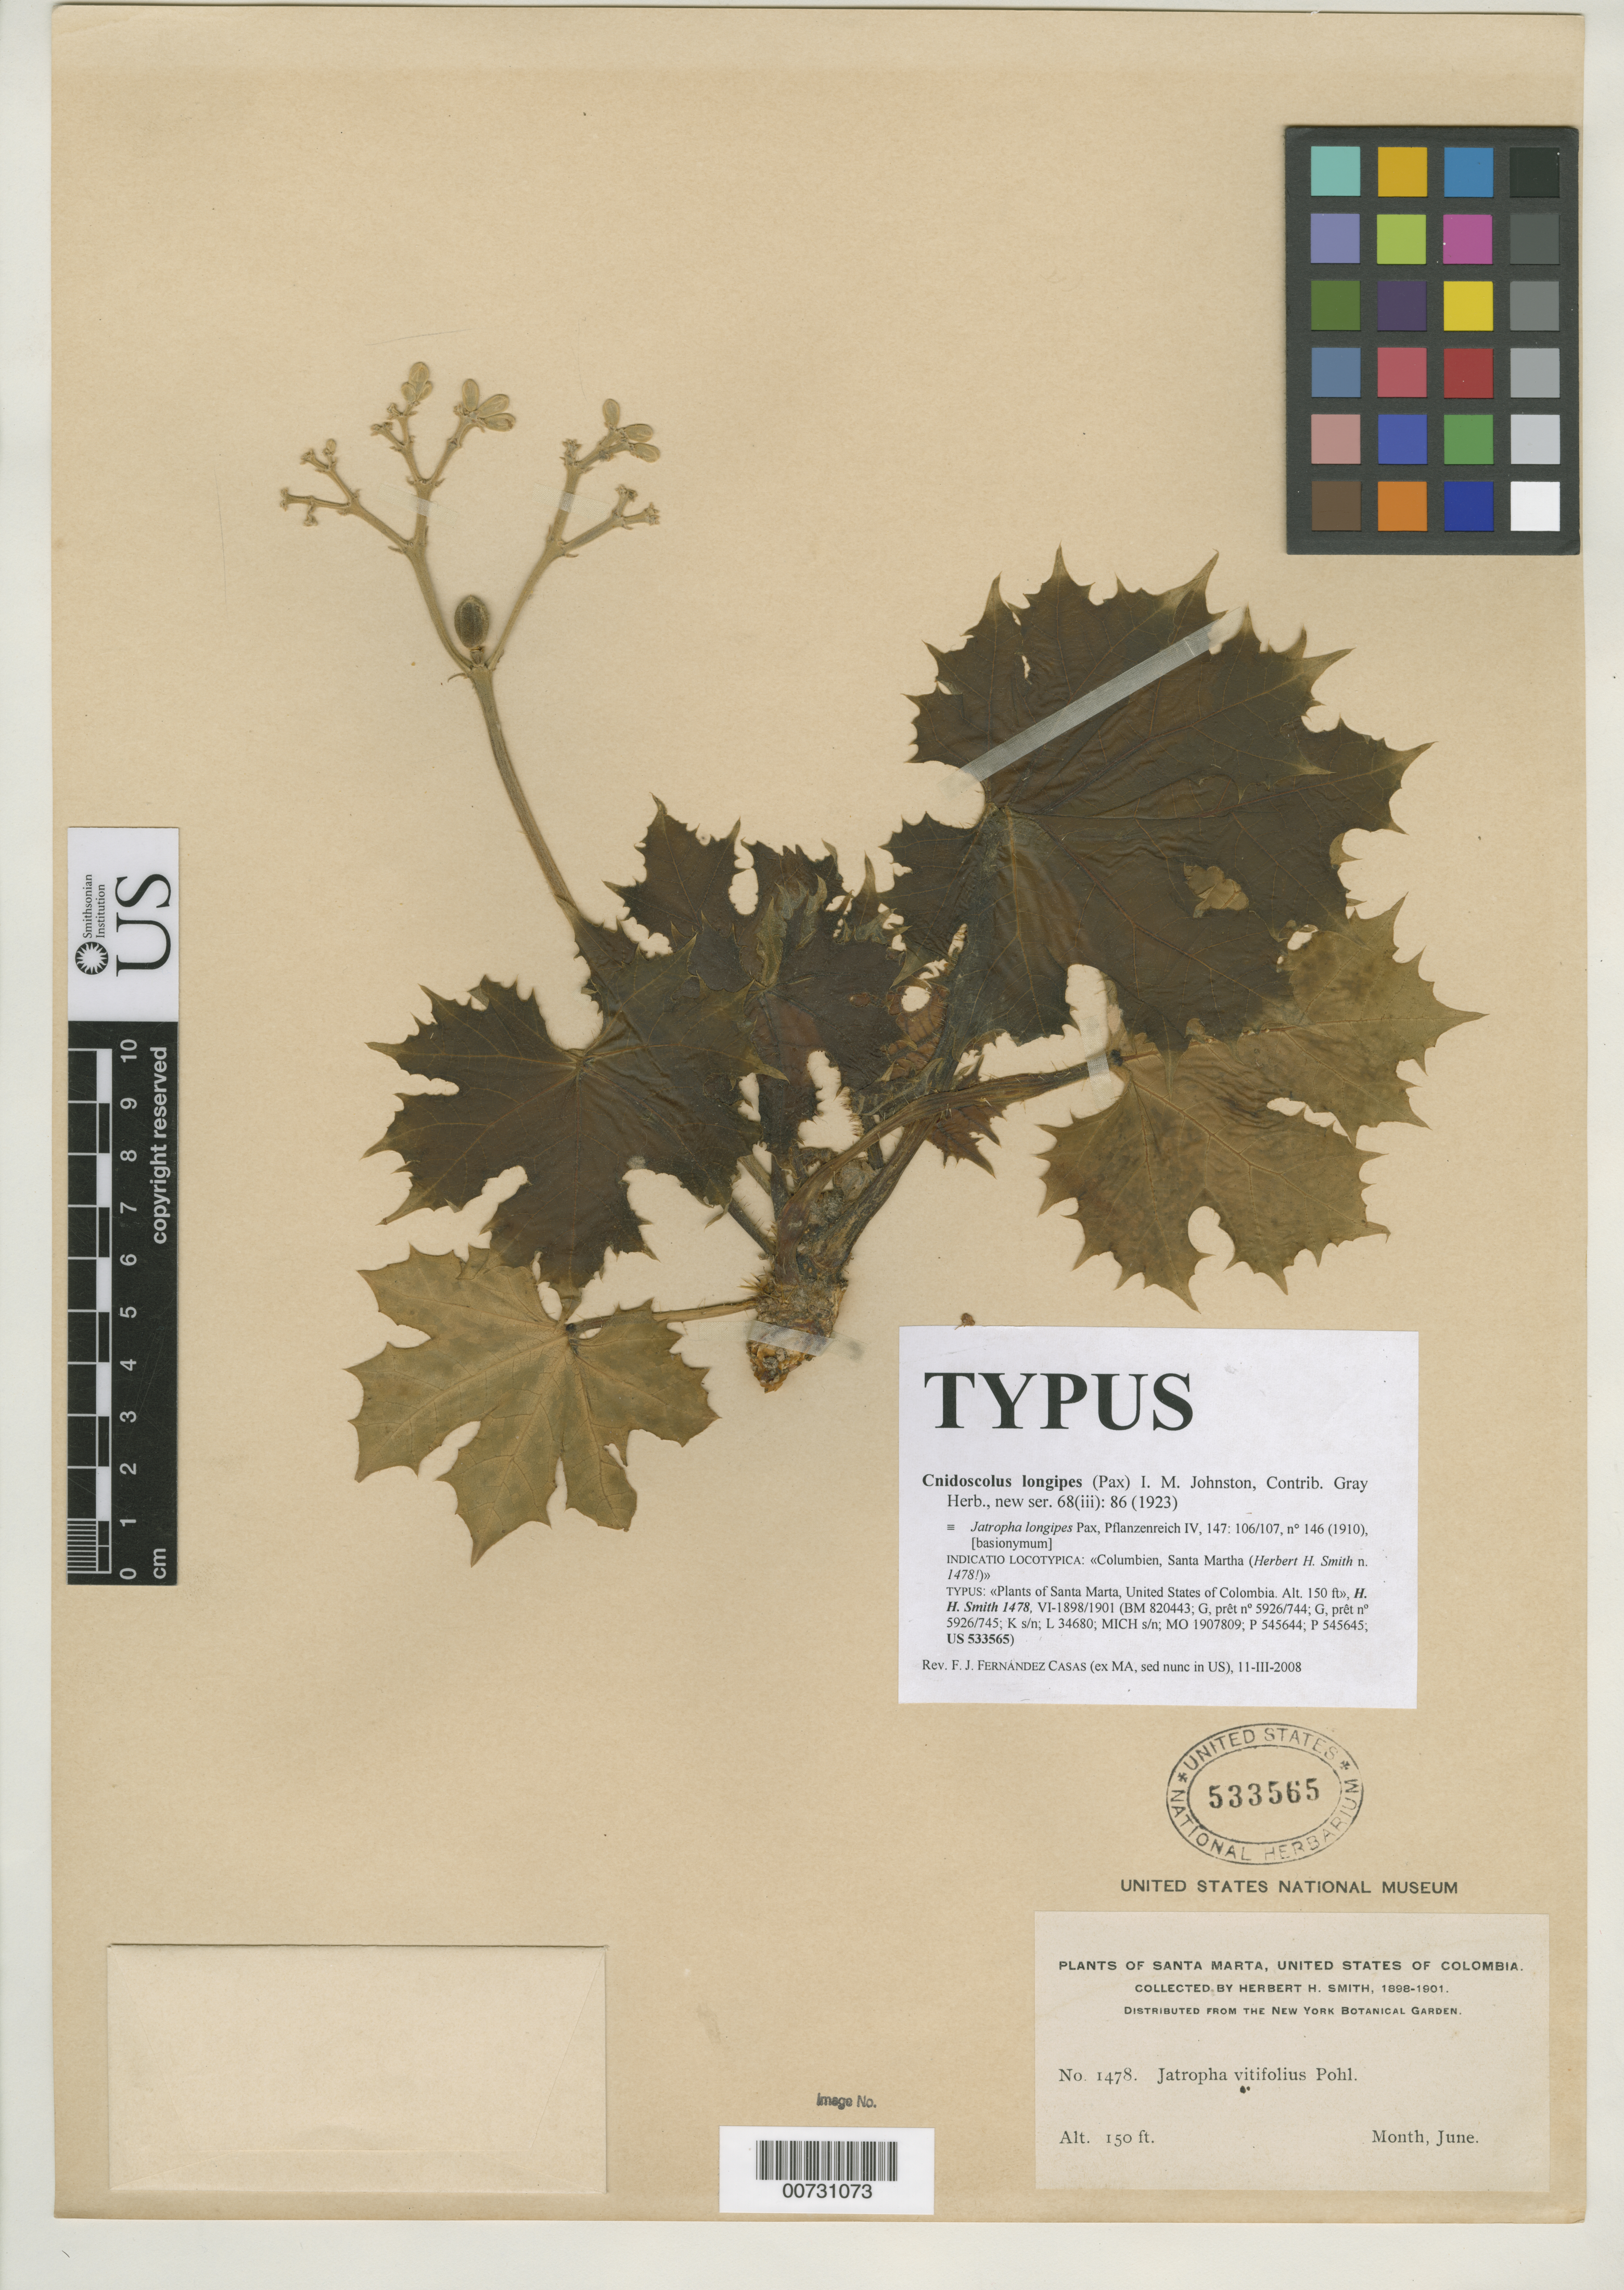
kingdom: Plantae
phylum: Tracheophyta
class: Magnoliopsida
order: Malpighiales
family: Euphorbiaceae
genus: Jatropha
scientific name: Jatropha longipes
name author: Pax in Engl.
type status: Isotype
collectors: Herbert H. Smith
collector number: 1478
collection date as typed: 1898 to -- --- 1901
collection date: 1898/1901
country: Colombia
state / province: Magdalena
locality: Santa Marta.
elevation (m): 46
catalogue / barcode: US 533565